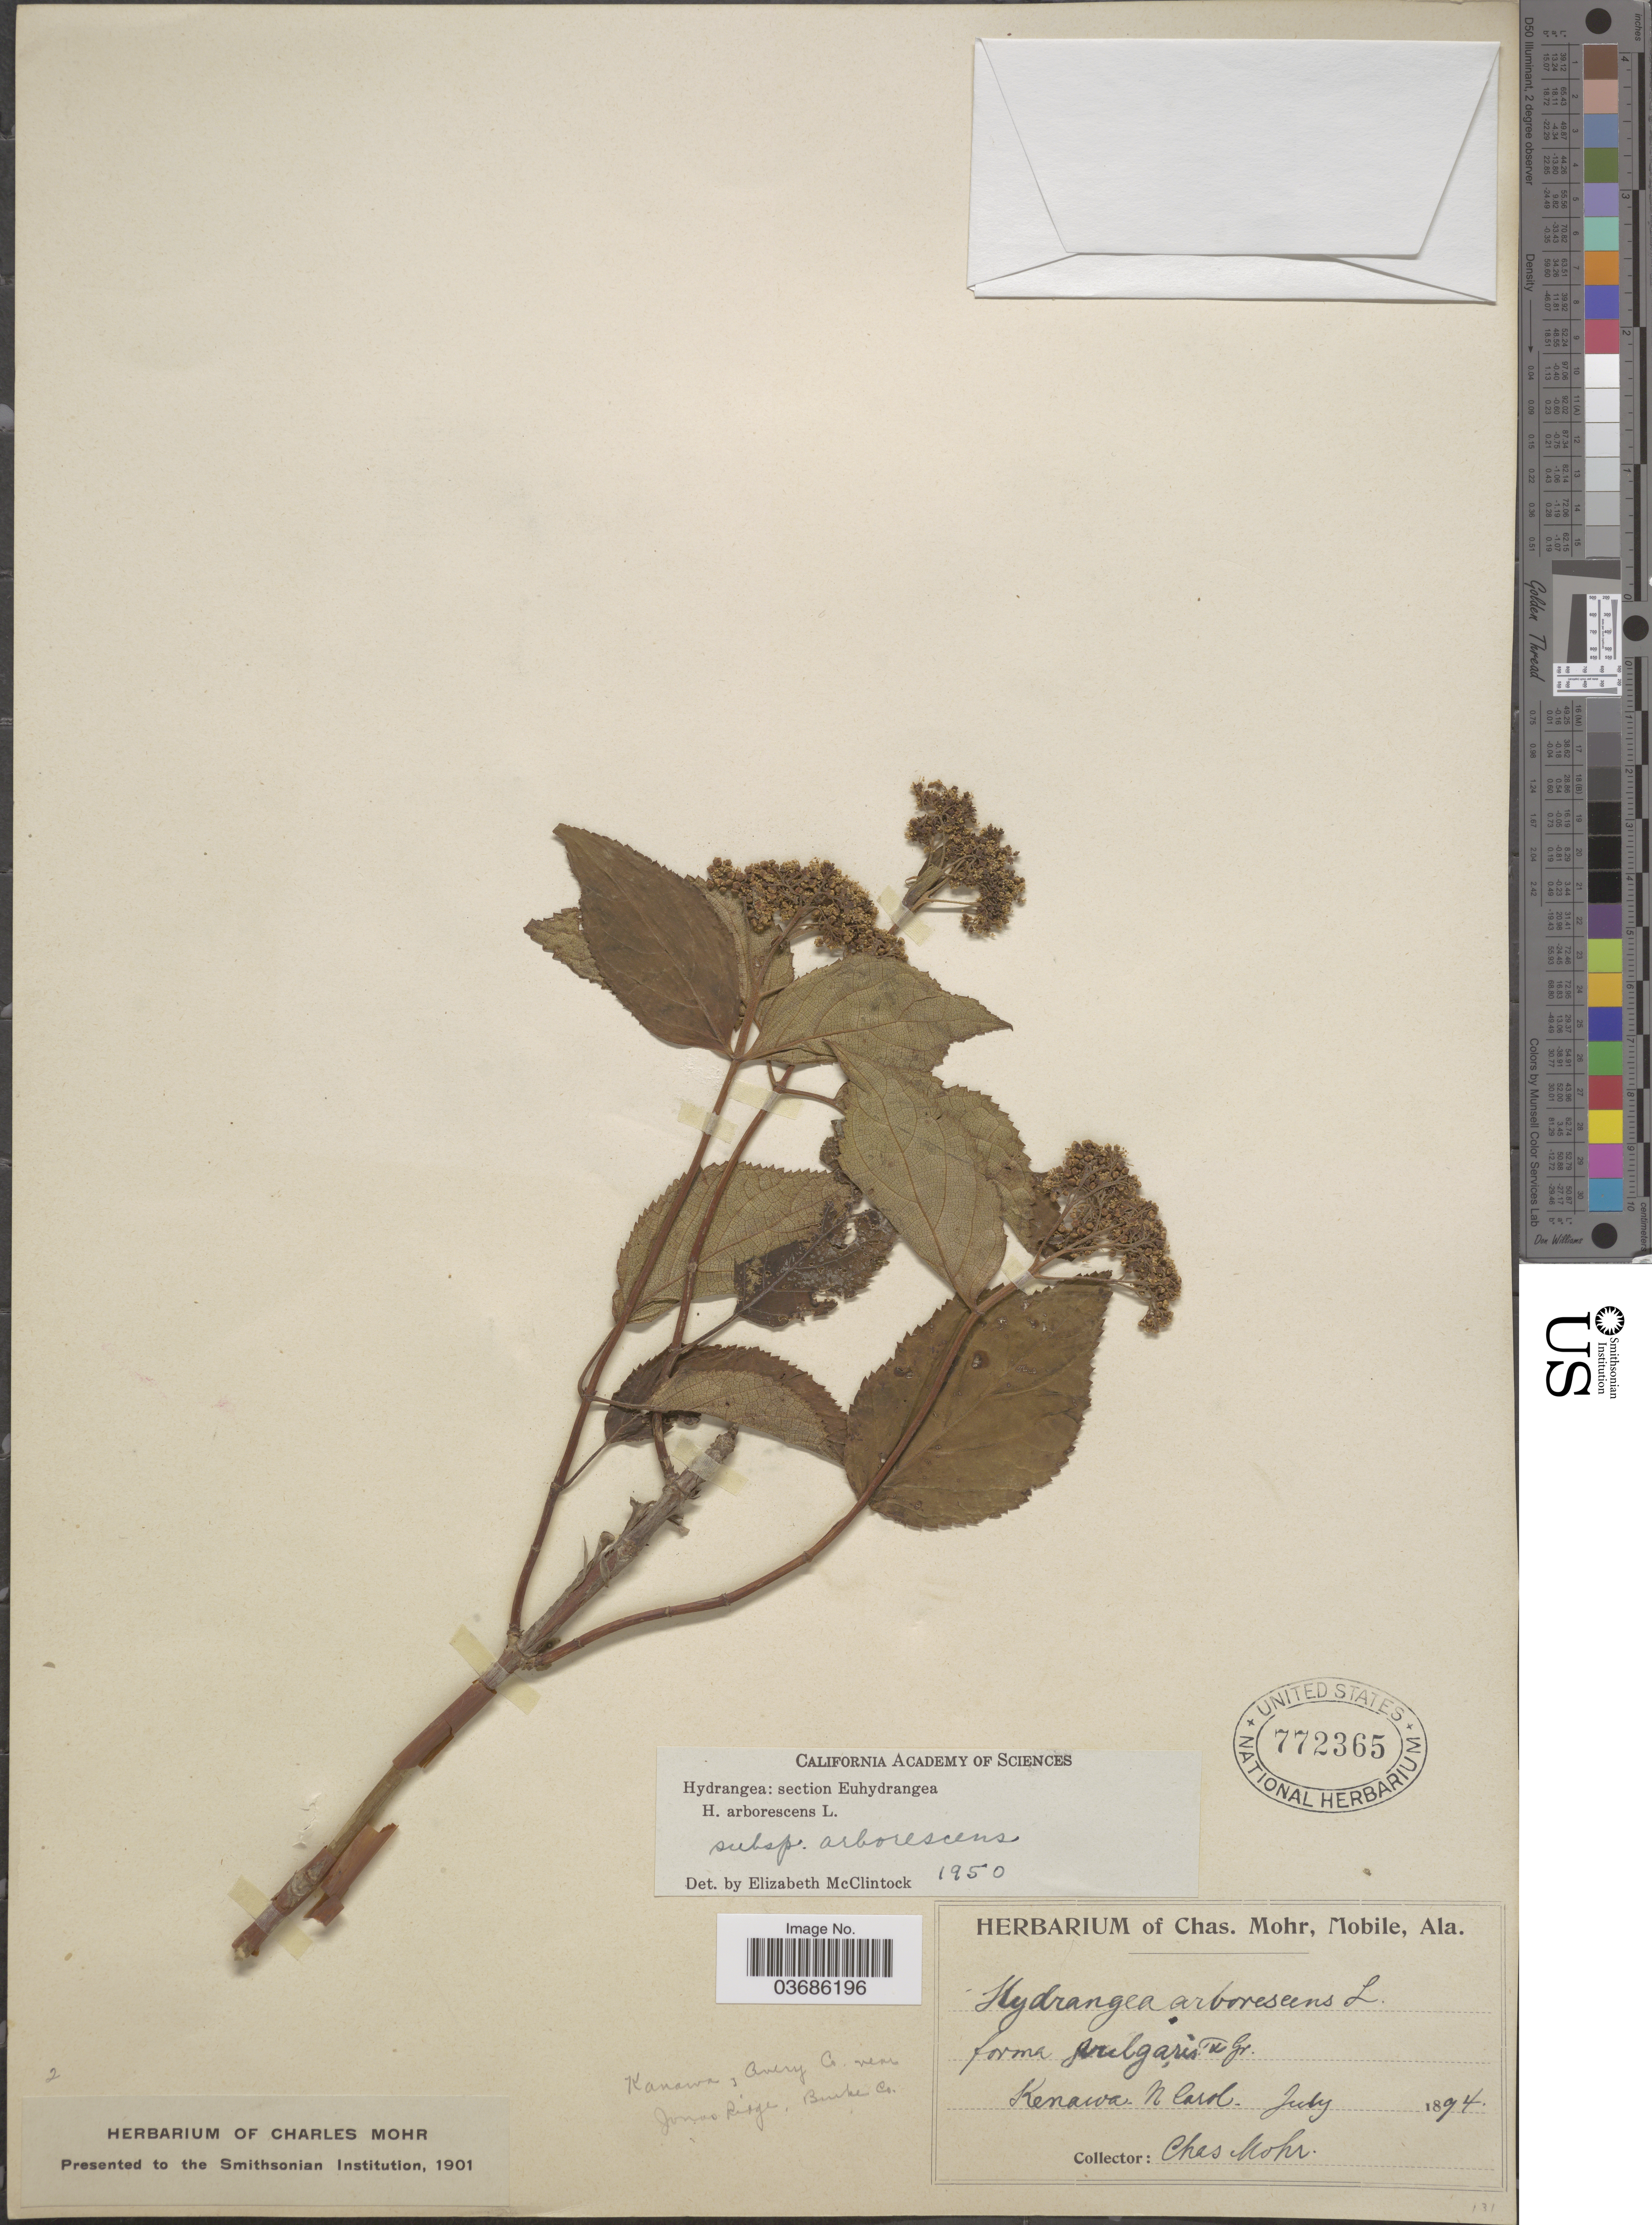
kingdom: Plantae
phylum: Tracheophyta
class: Magnoliopsida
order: Cornales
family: Hydrangeaceae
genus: Hydrangea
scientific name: Hydrangea arborescens subsp. arborescens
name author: L.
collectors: Mohr, C. T. (herbarium)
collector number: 131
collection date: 1894-07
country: United States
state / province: North Carolina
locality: Kenawa. Kanawa, Avery Co. near Jonas Ridge, Burke Co.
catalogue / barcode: US 772365